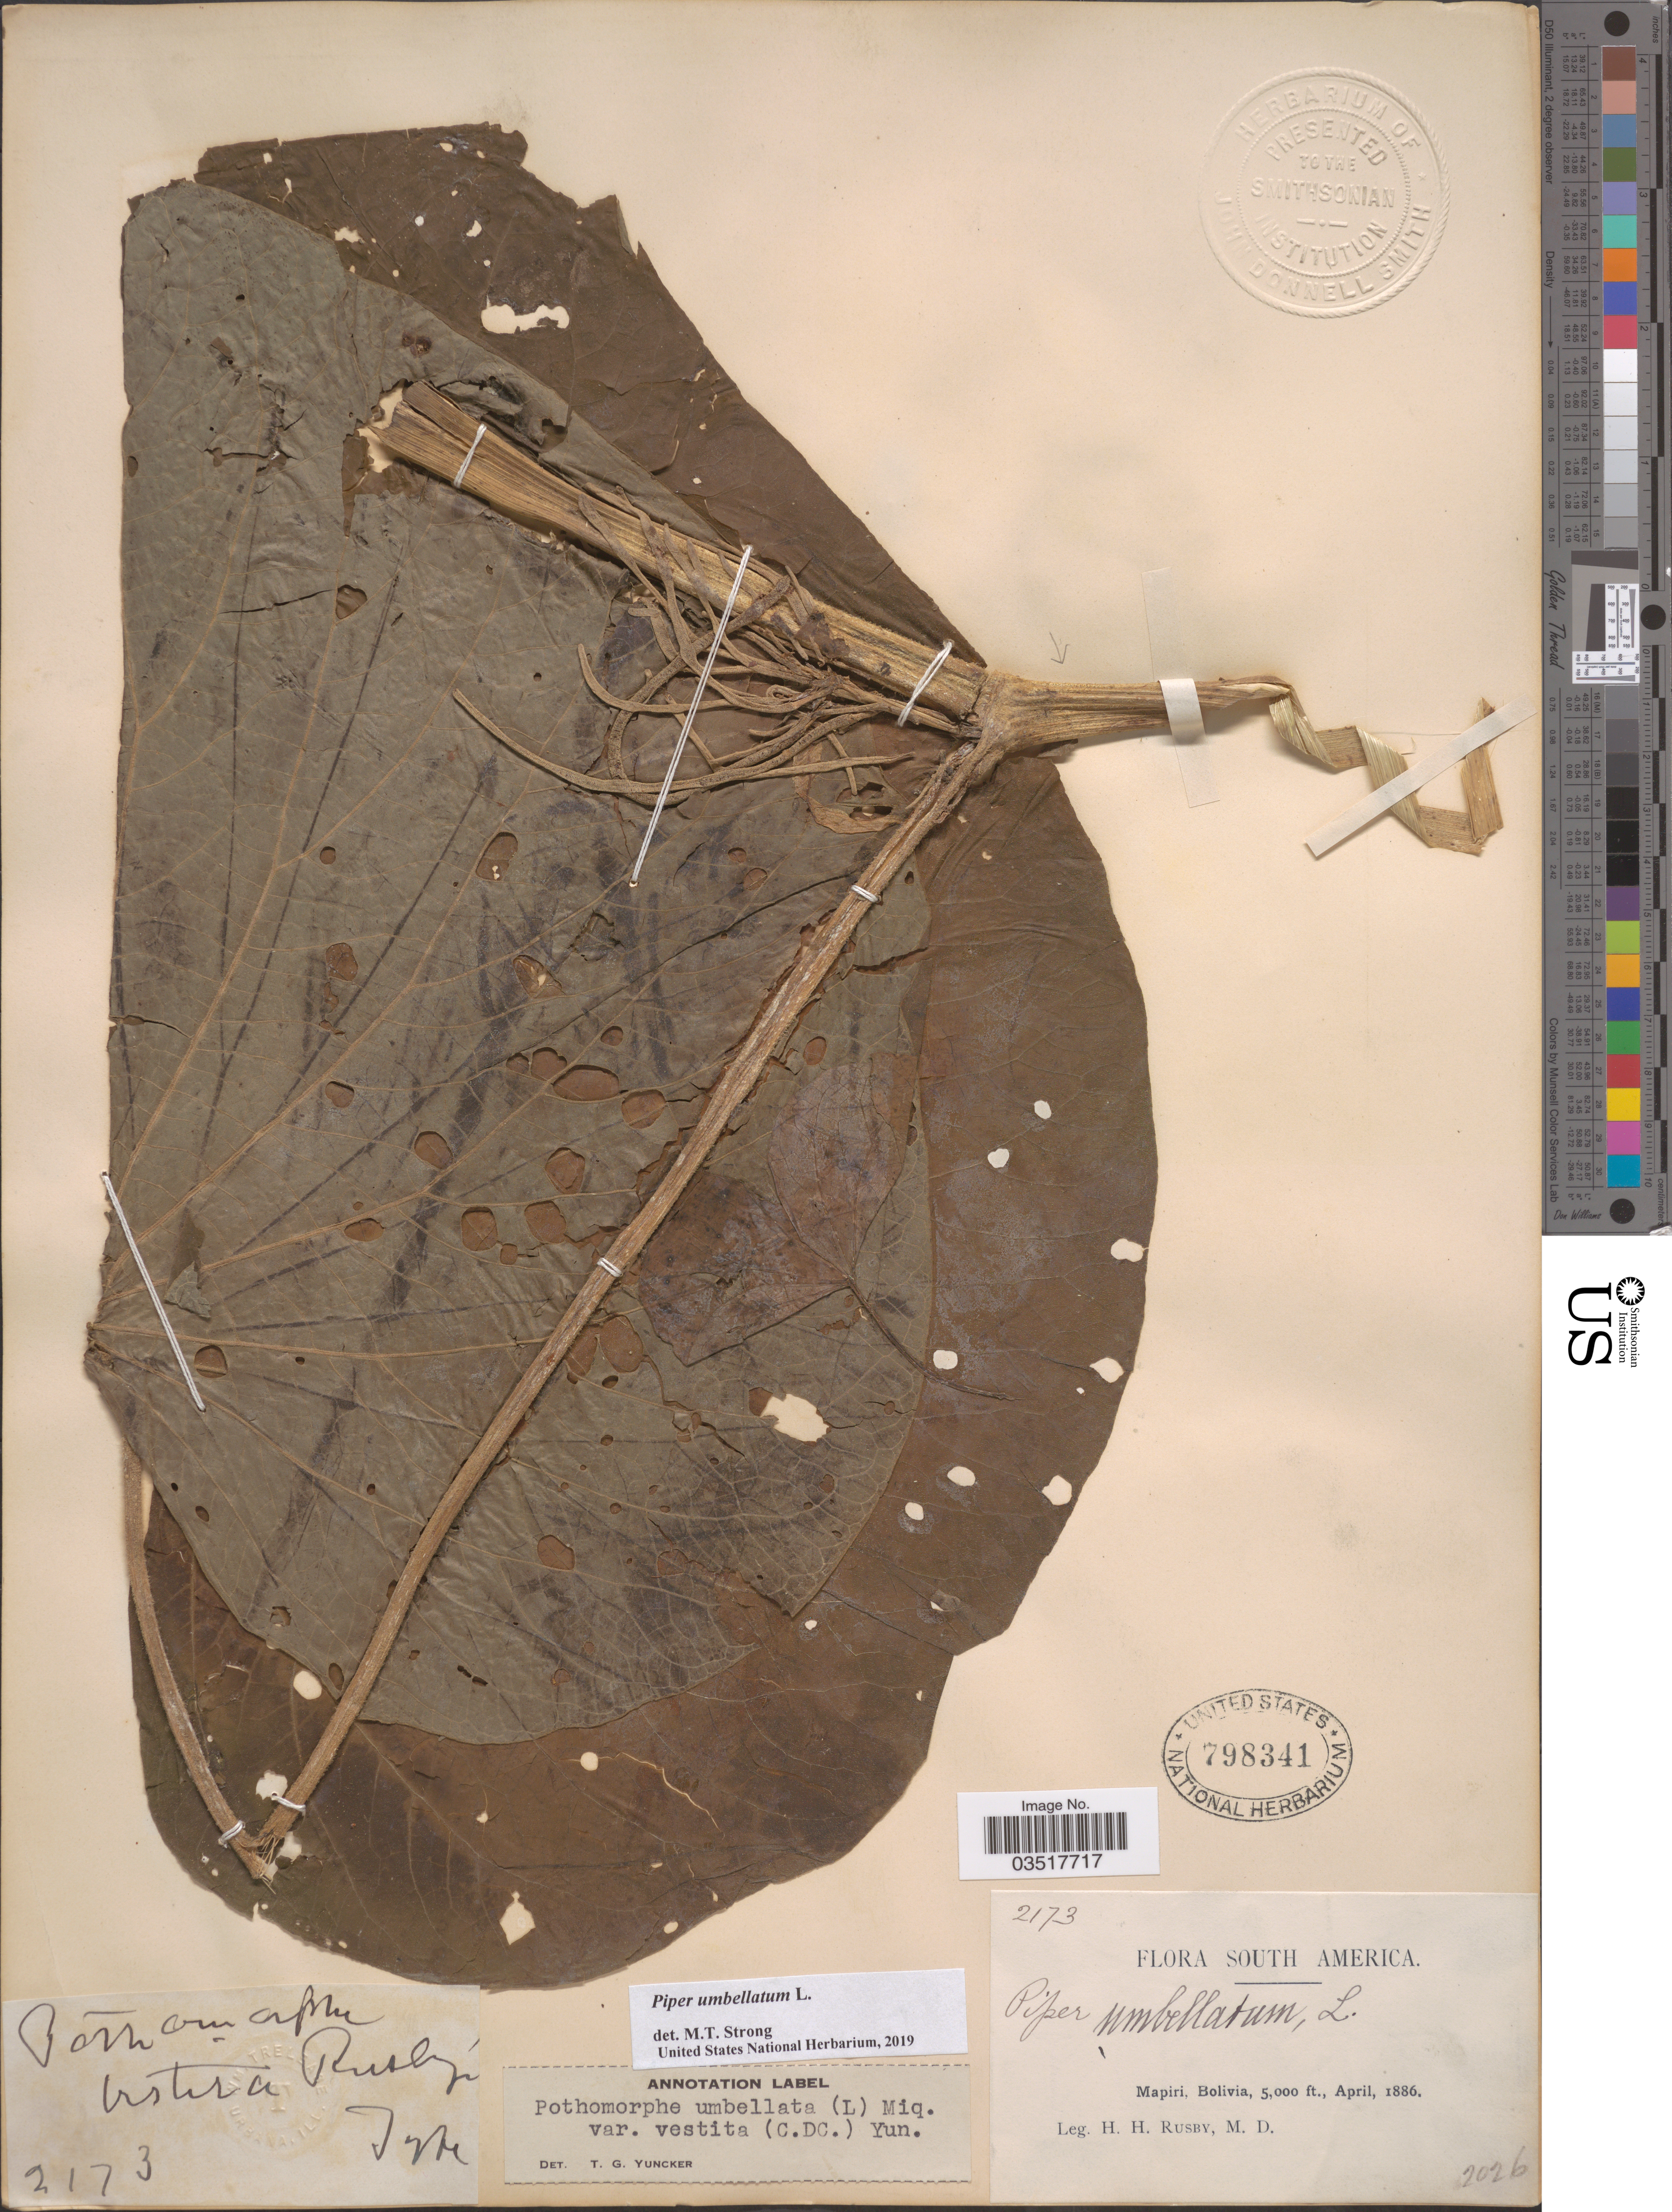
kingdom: Plantae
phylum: Tracheophyta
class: Magnoliopsida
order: Piperales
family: Piperaceae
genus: Piper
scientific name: Piper umbellatum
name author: L.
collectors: H. H. Rusby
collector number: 2173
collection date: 1886-04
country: Bolivia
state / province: La Páz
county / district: Larecaja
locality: Mapiri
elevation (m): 1524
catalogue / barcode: US 798341